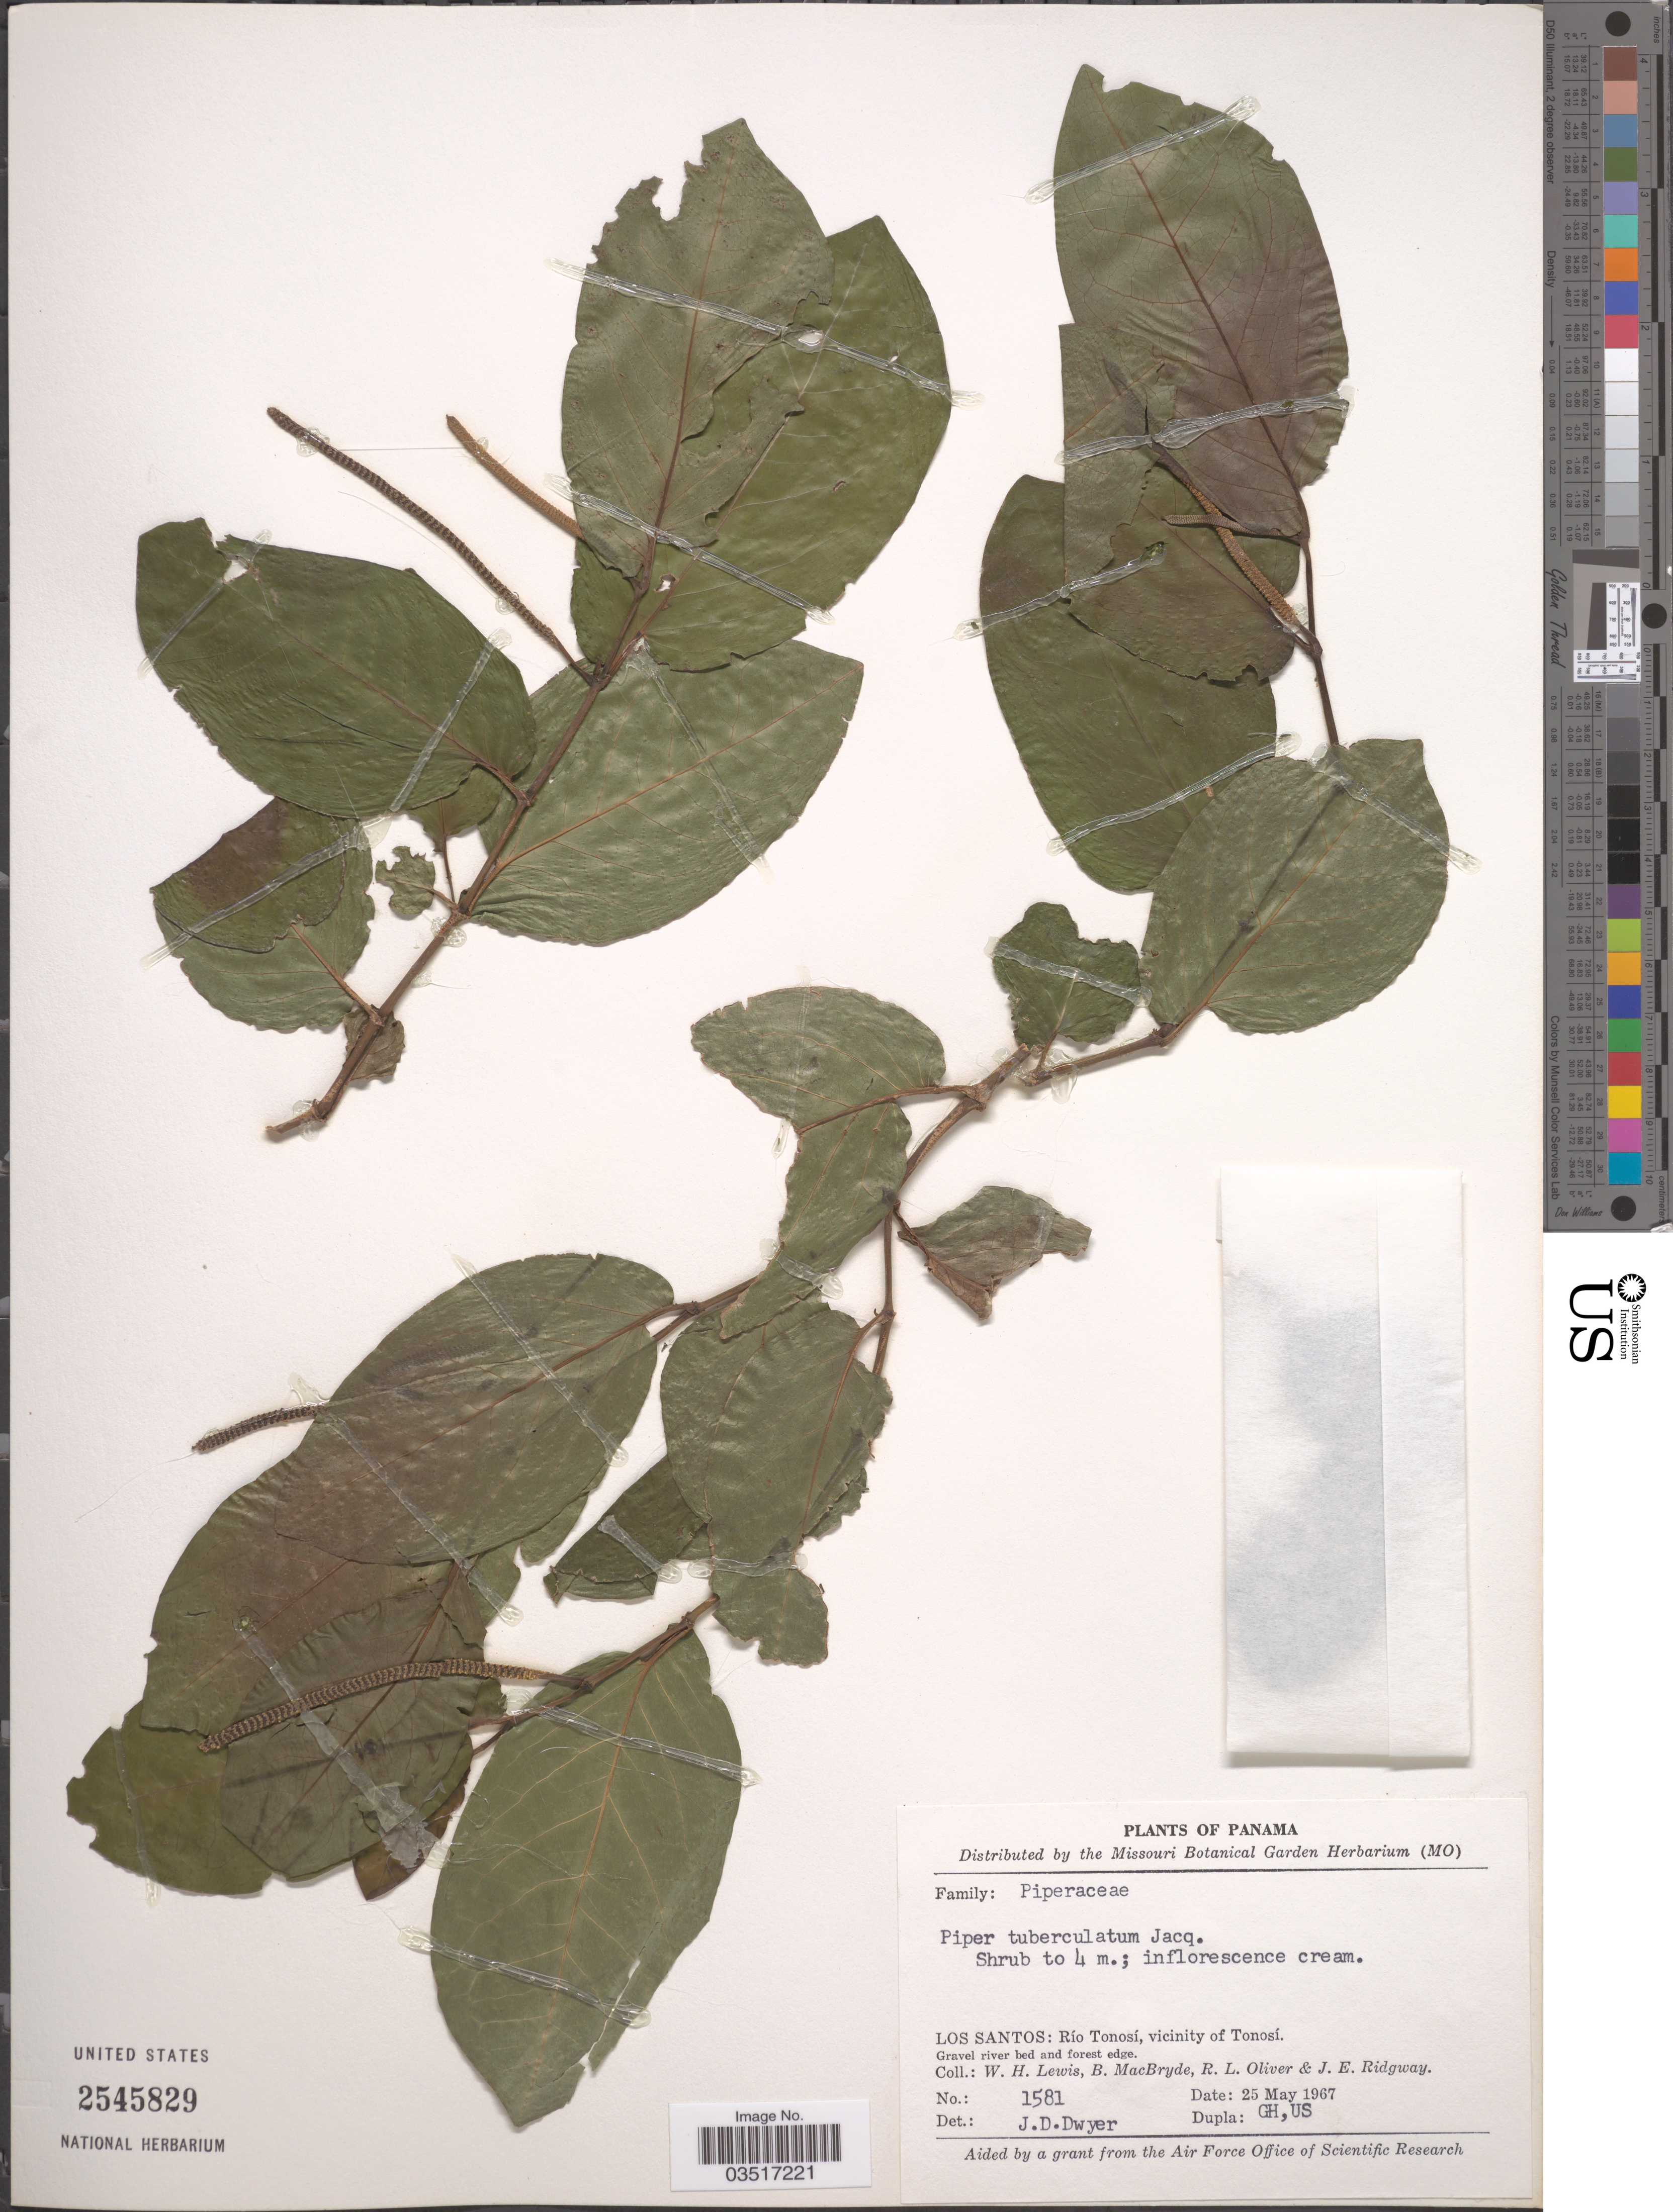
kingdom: Plantae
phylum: Tracheophyta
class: Magnoliopsida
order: Piperales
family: Piperaceae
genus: Piper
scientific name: Piper tuberculatum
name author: Jacq.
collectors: W. H. Lewis, B. MacBryde, R. Oliver & J. Ridgway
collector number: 1581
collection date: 1967-05-25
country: Panama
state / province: Los Santos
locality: Río Tomosí, vicinity of Tonosí.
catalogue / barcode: US 2545829